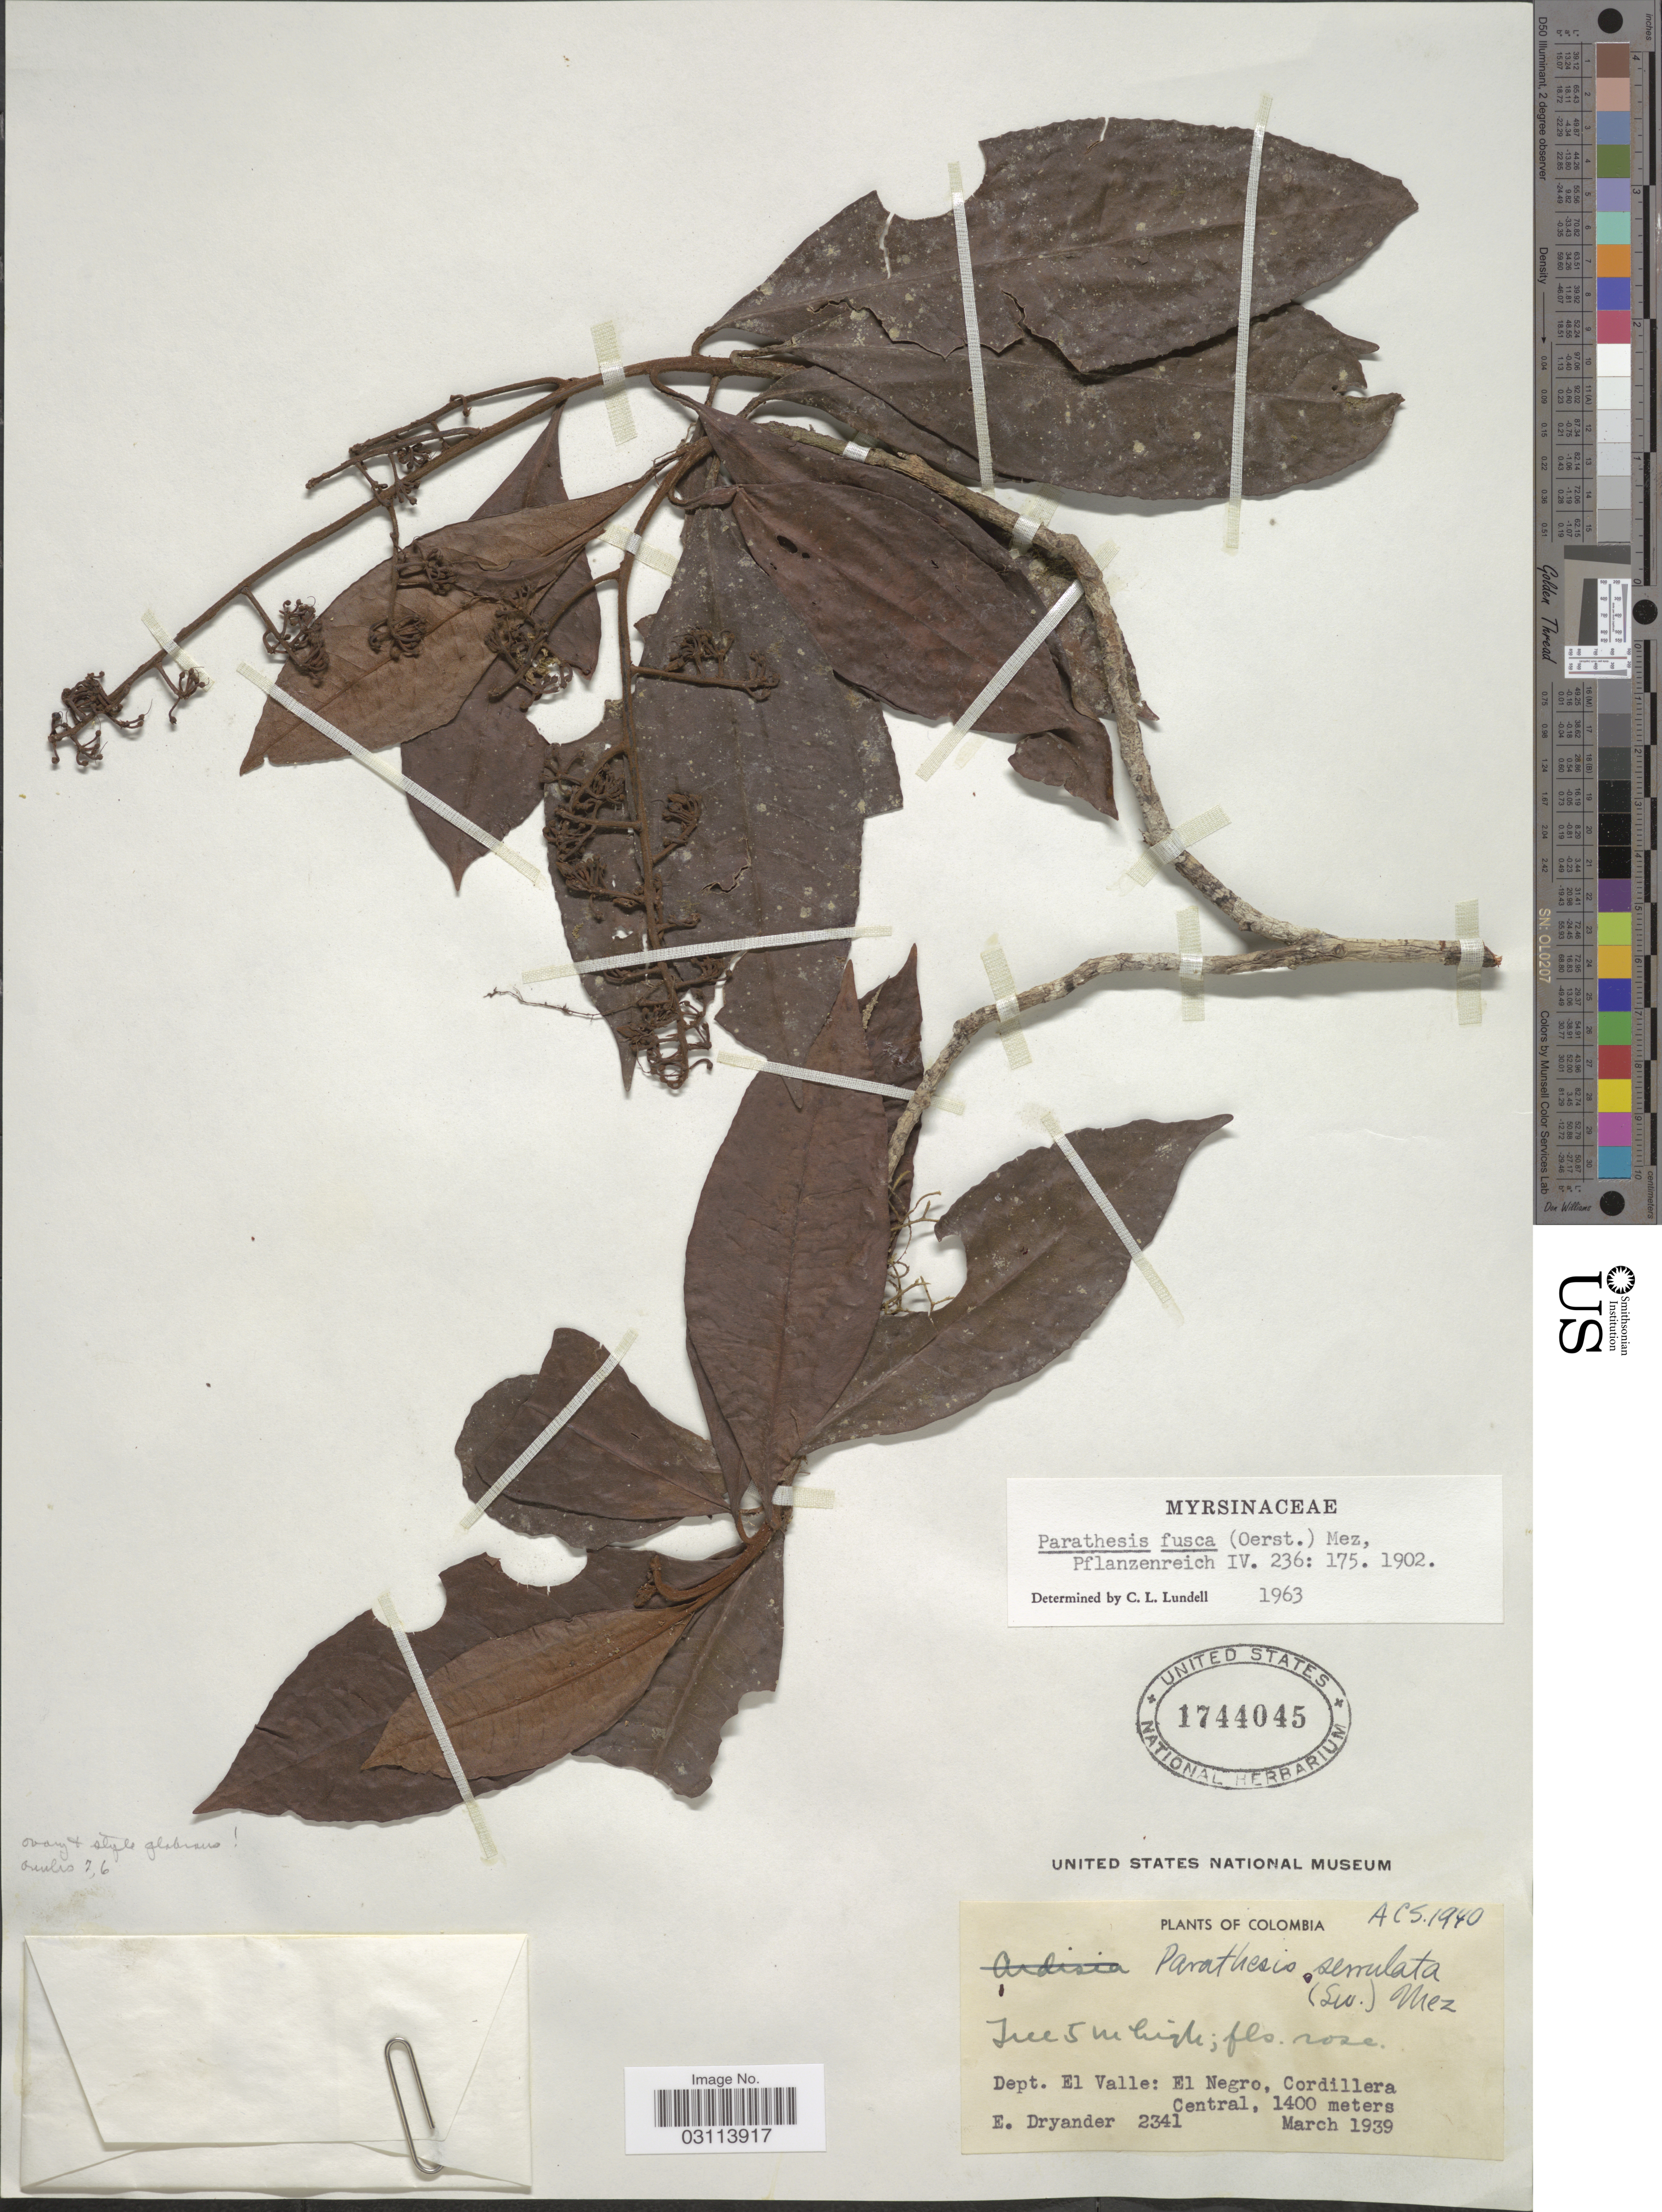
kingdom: Plantae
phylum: Tracheophyta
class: Magnoliopsida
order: Ericales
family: Primulaceae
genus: Parathesis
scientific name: Parathesis fusca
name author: (Oerst.) Mez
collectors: E. Dryander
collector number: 2341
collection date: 1939-03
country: Colombia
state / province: Valle del Cauca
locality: Dept. El Valle: El Negro, Cordillera Central.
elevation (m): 1400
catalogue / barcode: US 1744045